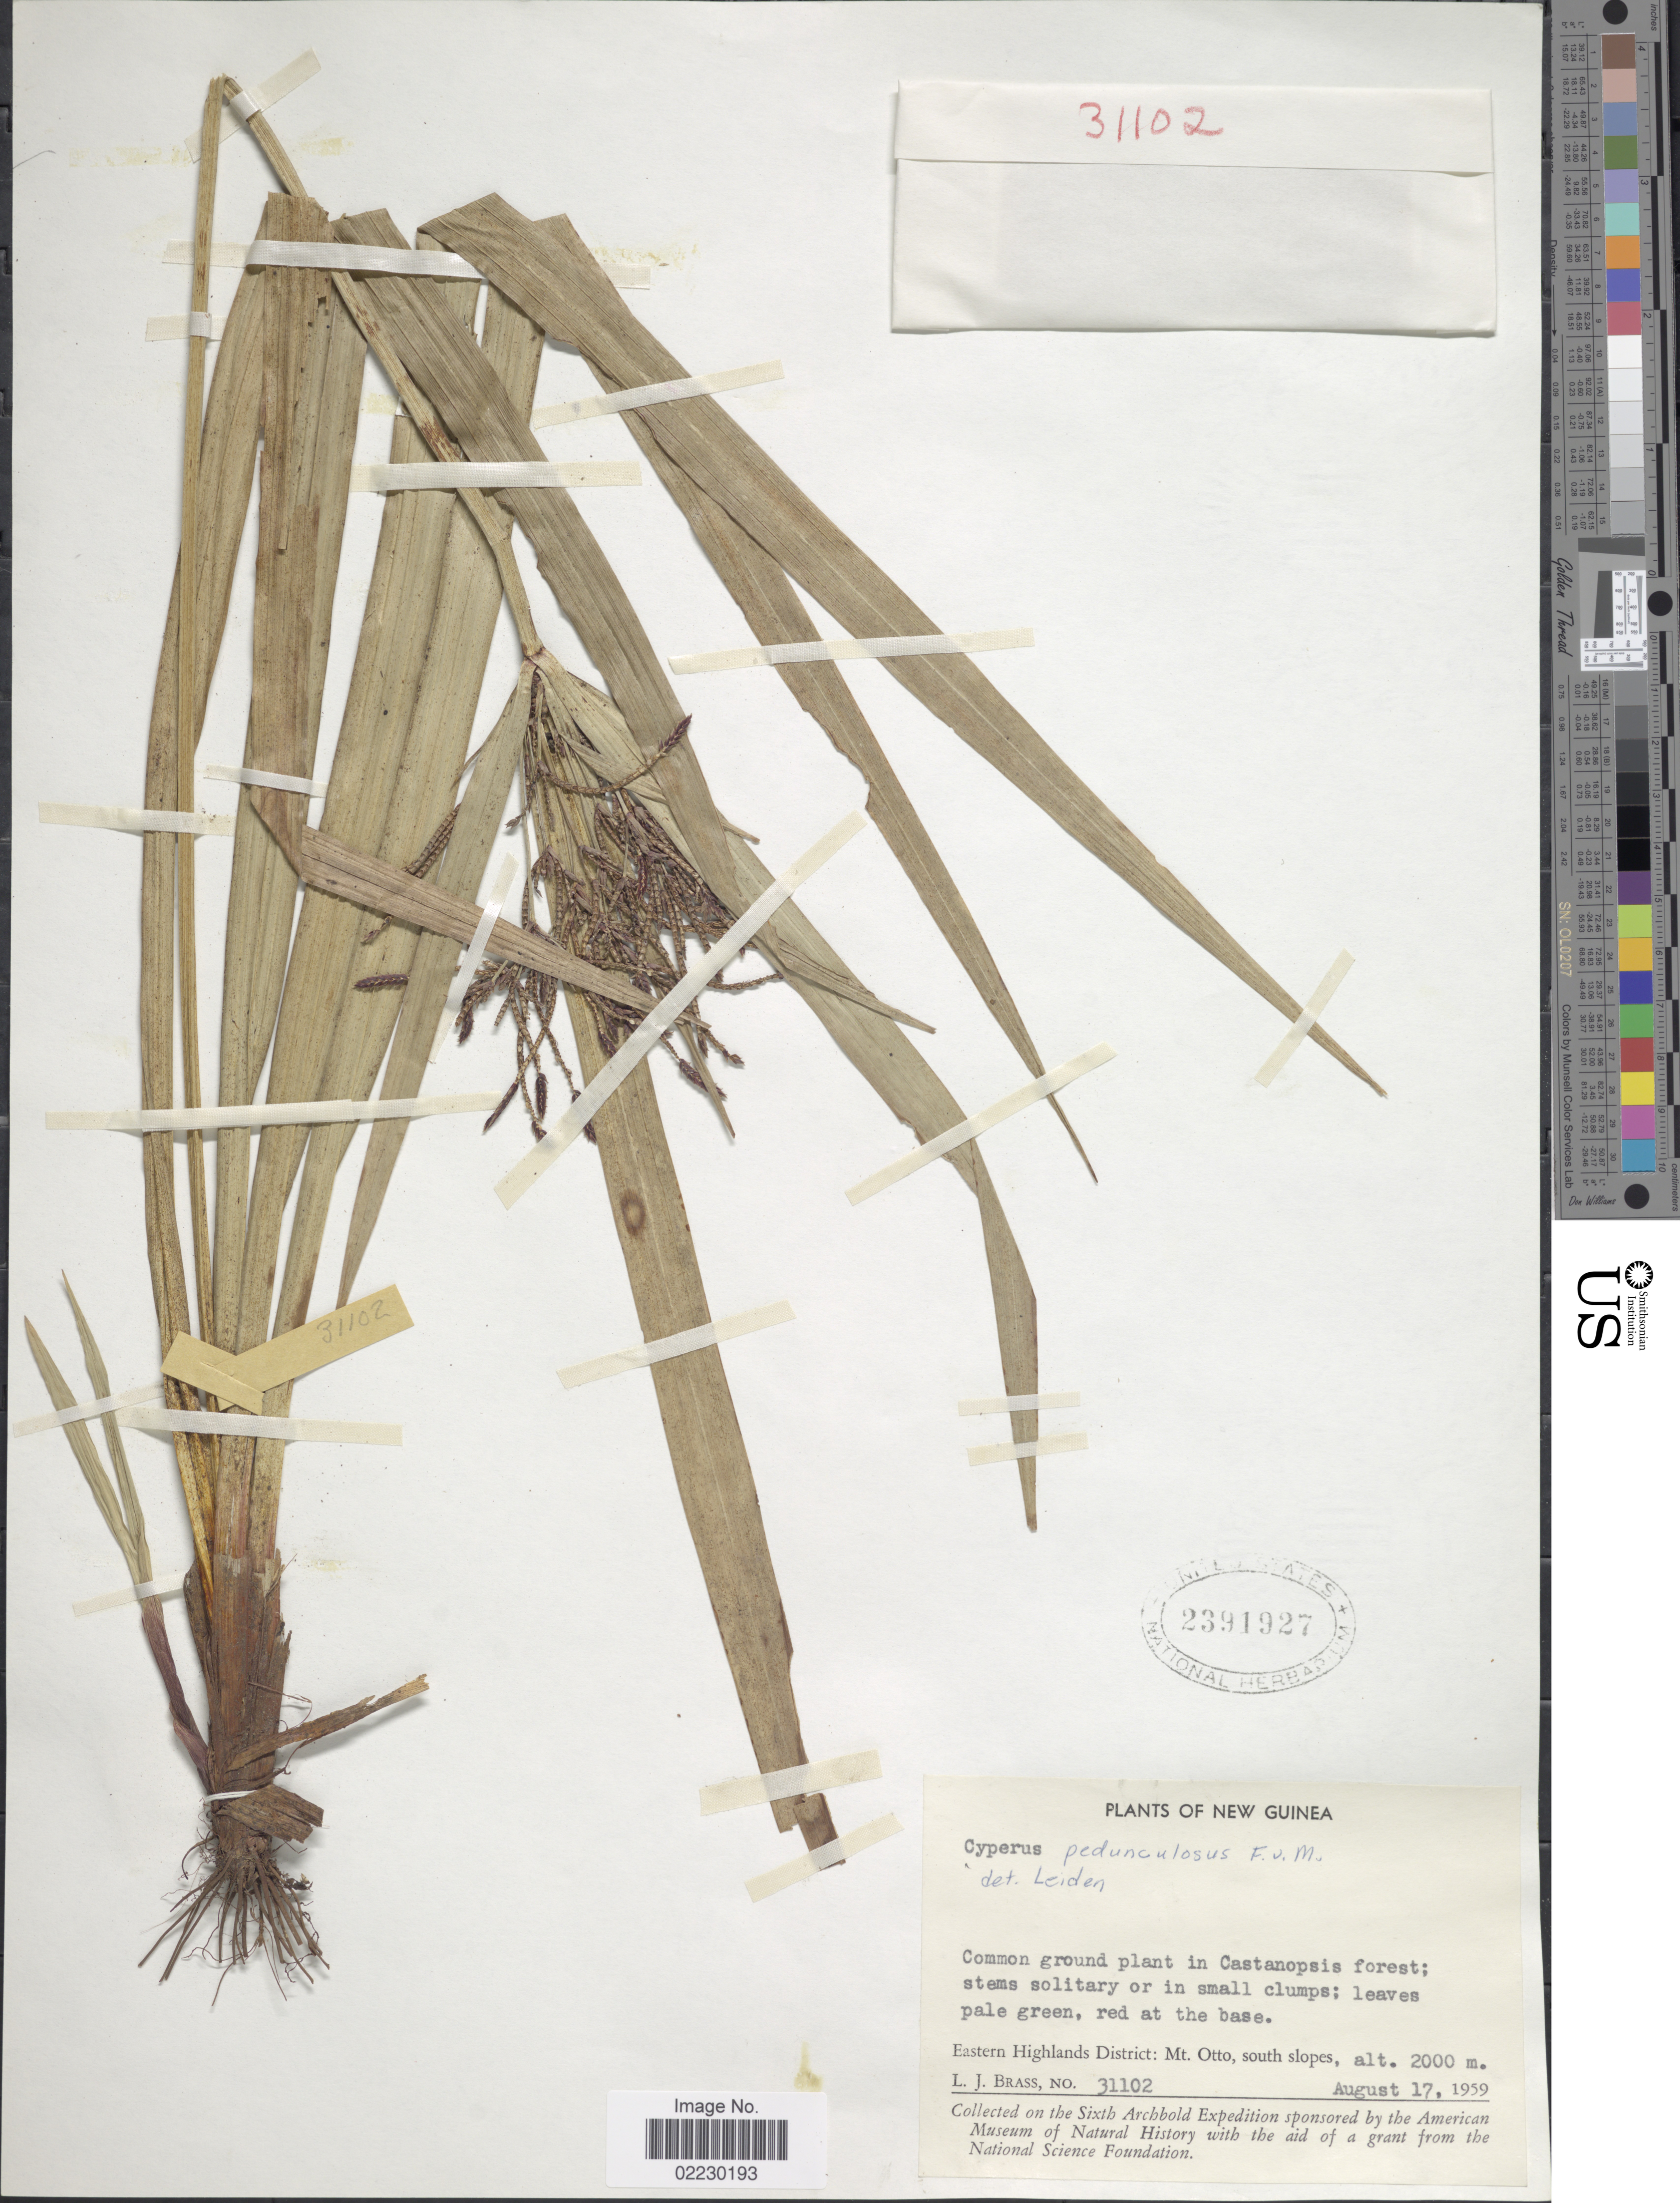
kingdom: Plantae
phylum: Tracheophyta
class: Liliopsida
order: Poales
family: Cyperaceae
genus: Cyperus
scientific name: Cyperus pedunculatus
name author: (R. Br.) J. Kern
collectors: L. J. Brass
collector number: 31102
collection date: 1959-08-17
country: Papua New Guinea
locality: Eastern Highlands District: Mt. Otto, south slopes, in Castanipsis forest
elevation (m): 2000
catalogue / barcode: US 2391927